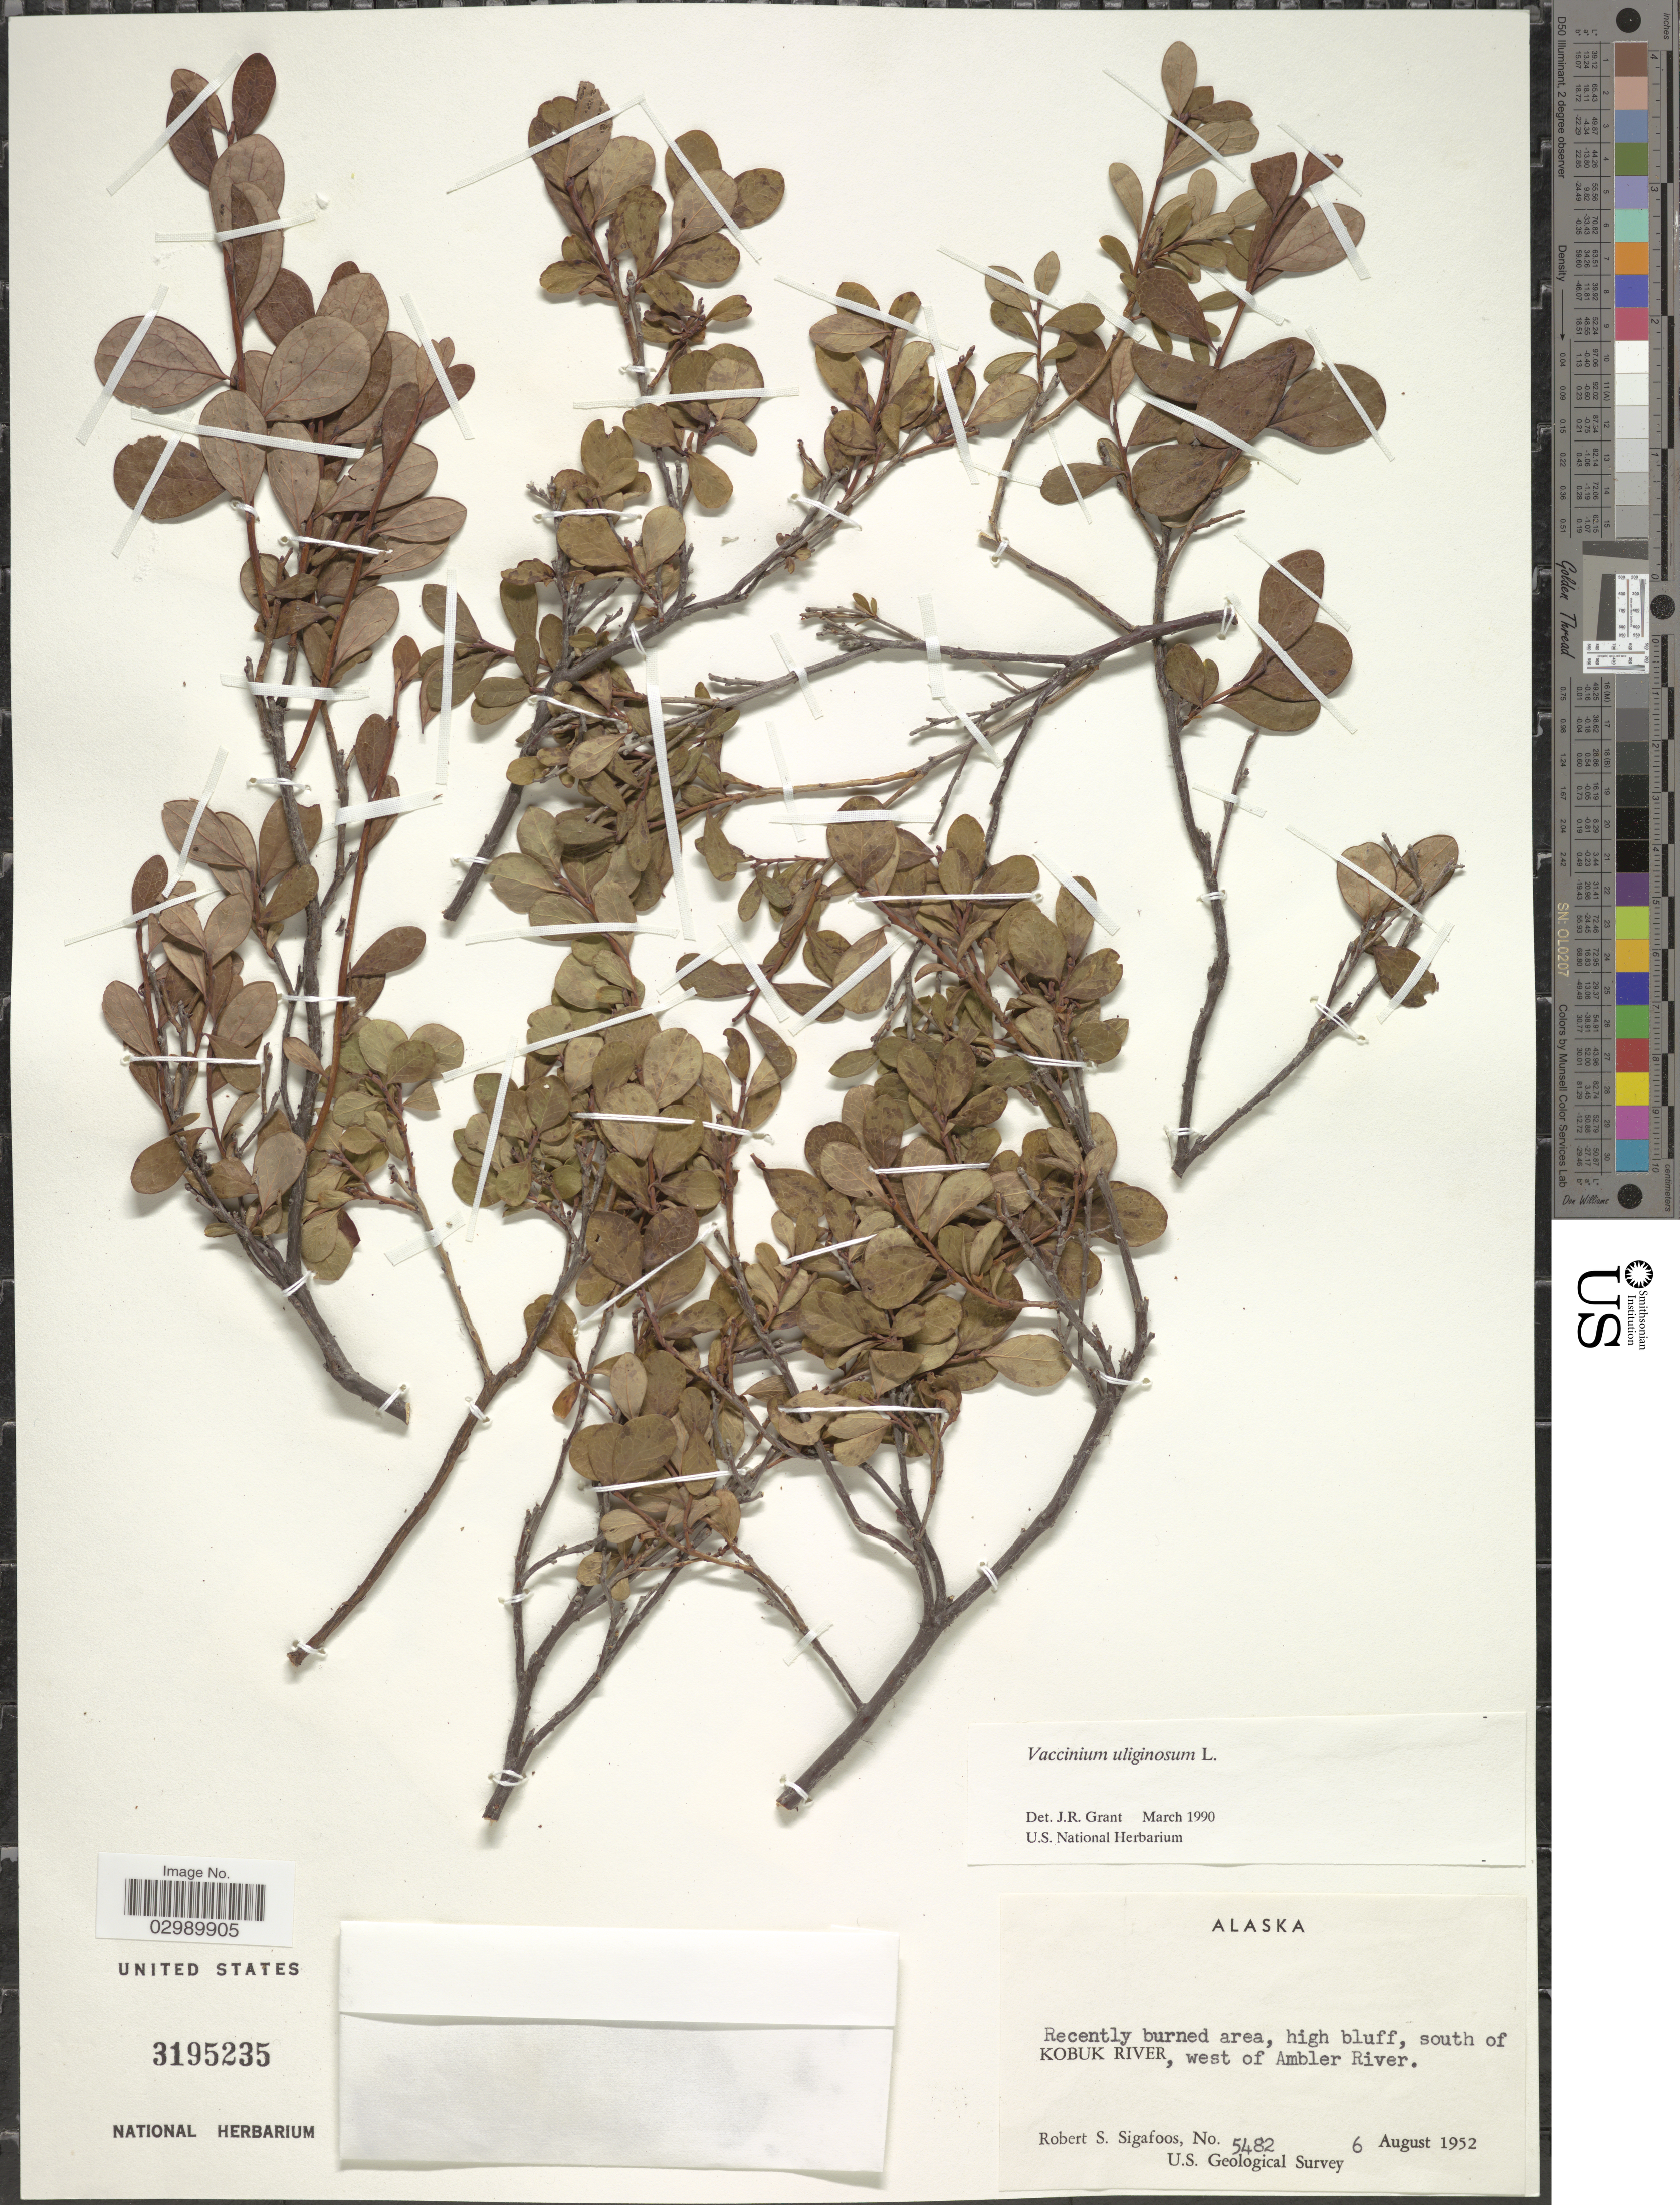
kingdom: Plantae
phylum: Tracheophyta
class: Magnoliopsida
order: Ericales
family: Ericaceae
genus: Vaccinium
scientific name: Vaccinium uliginosum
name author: L.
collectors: R. Sigafoos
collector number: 5482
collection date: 1952-08-06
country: United States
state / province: Alaska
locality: South of Kobuk River, west of Ambler River.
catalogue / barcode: US 3195235